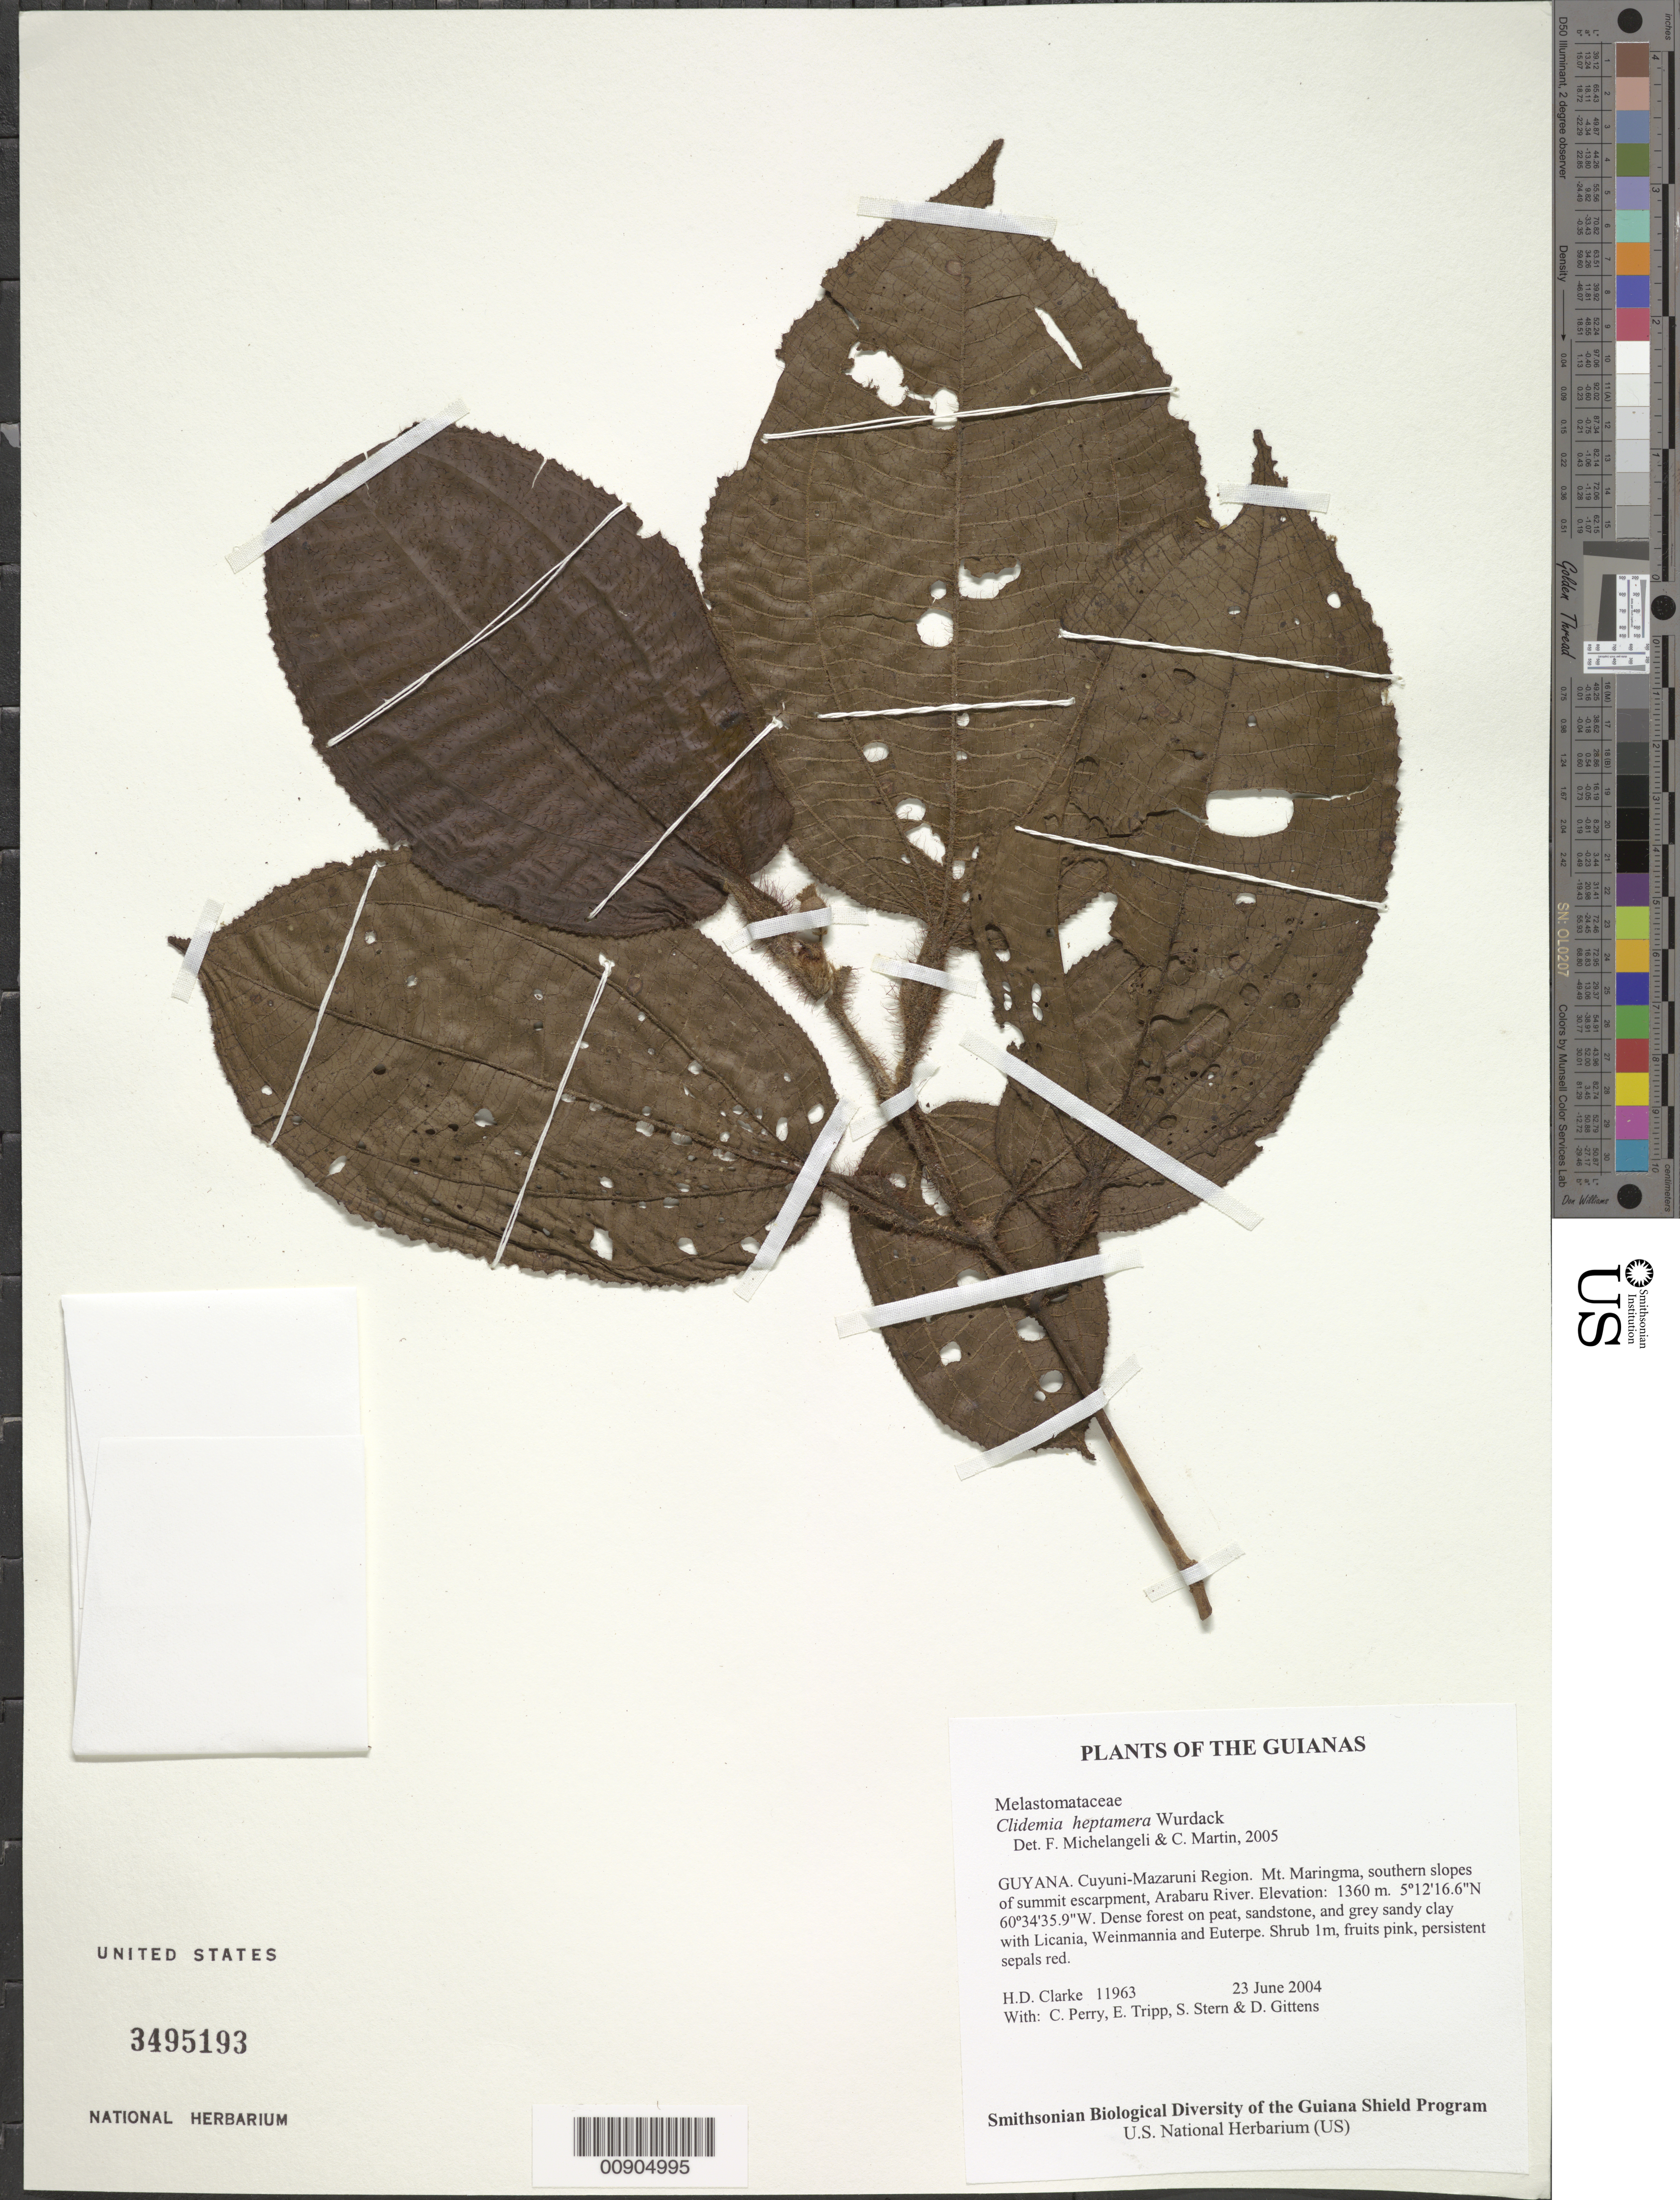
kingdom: Plantae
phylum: Tracheophyta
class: Magnoliopsida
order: Myrtales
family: Melastomataceae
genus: Clidemia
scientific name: Clidemia heptamera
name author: Wurdack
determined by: Michelangeli, F. A.; Martin, C.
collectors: H. D. Clarke, C. Perry, E. Tripp, S. R. Stern & D. Gittens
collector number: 11963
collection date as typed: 23 June 2004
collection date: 2004-06-23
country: Guyana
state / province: Cuyuni-Mazaruni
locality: Mt. Maringma, southern slopes of summit escarpment, Arabaru River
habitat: Dense forest on peat, sandstone, and grey sandy clay with Licania, Weinmannia and Euterpe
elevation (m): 1360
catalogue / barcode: US 3495193